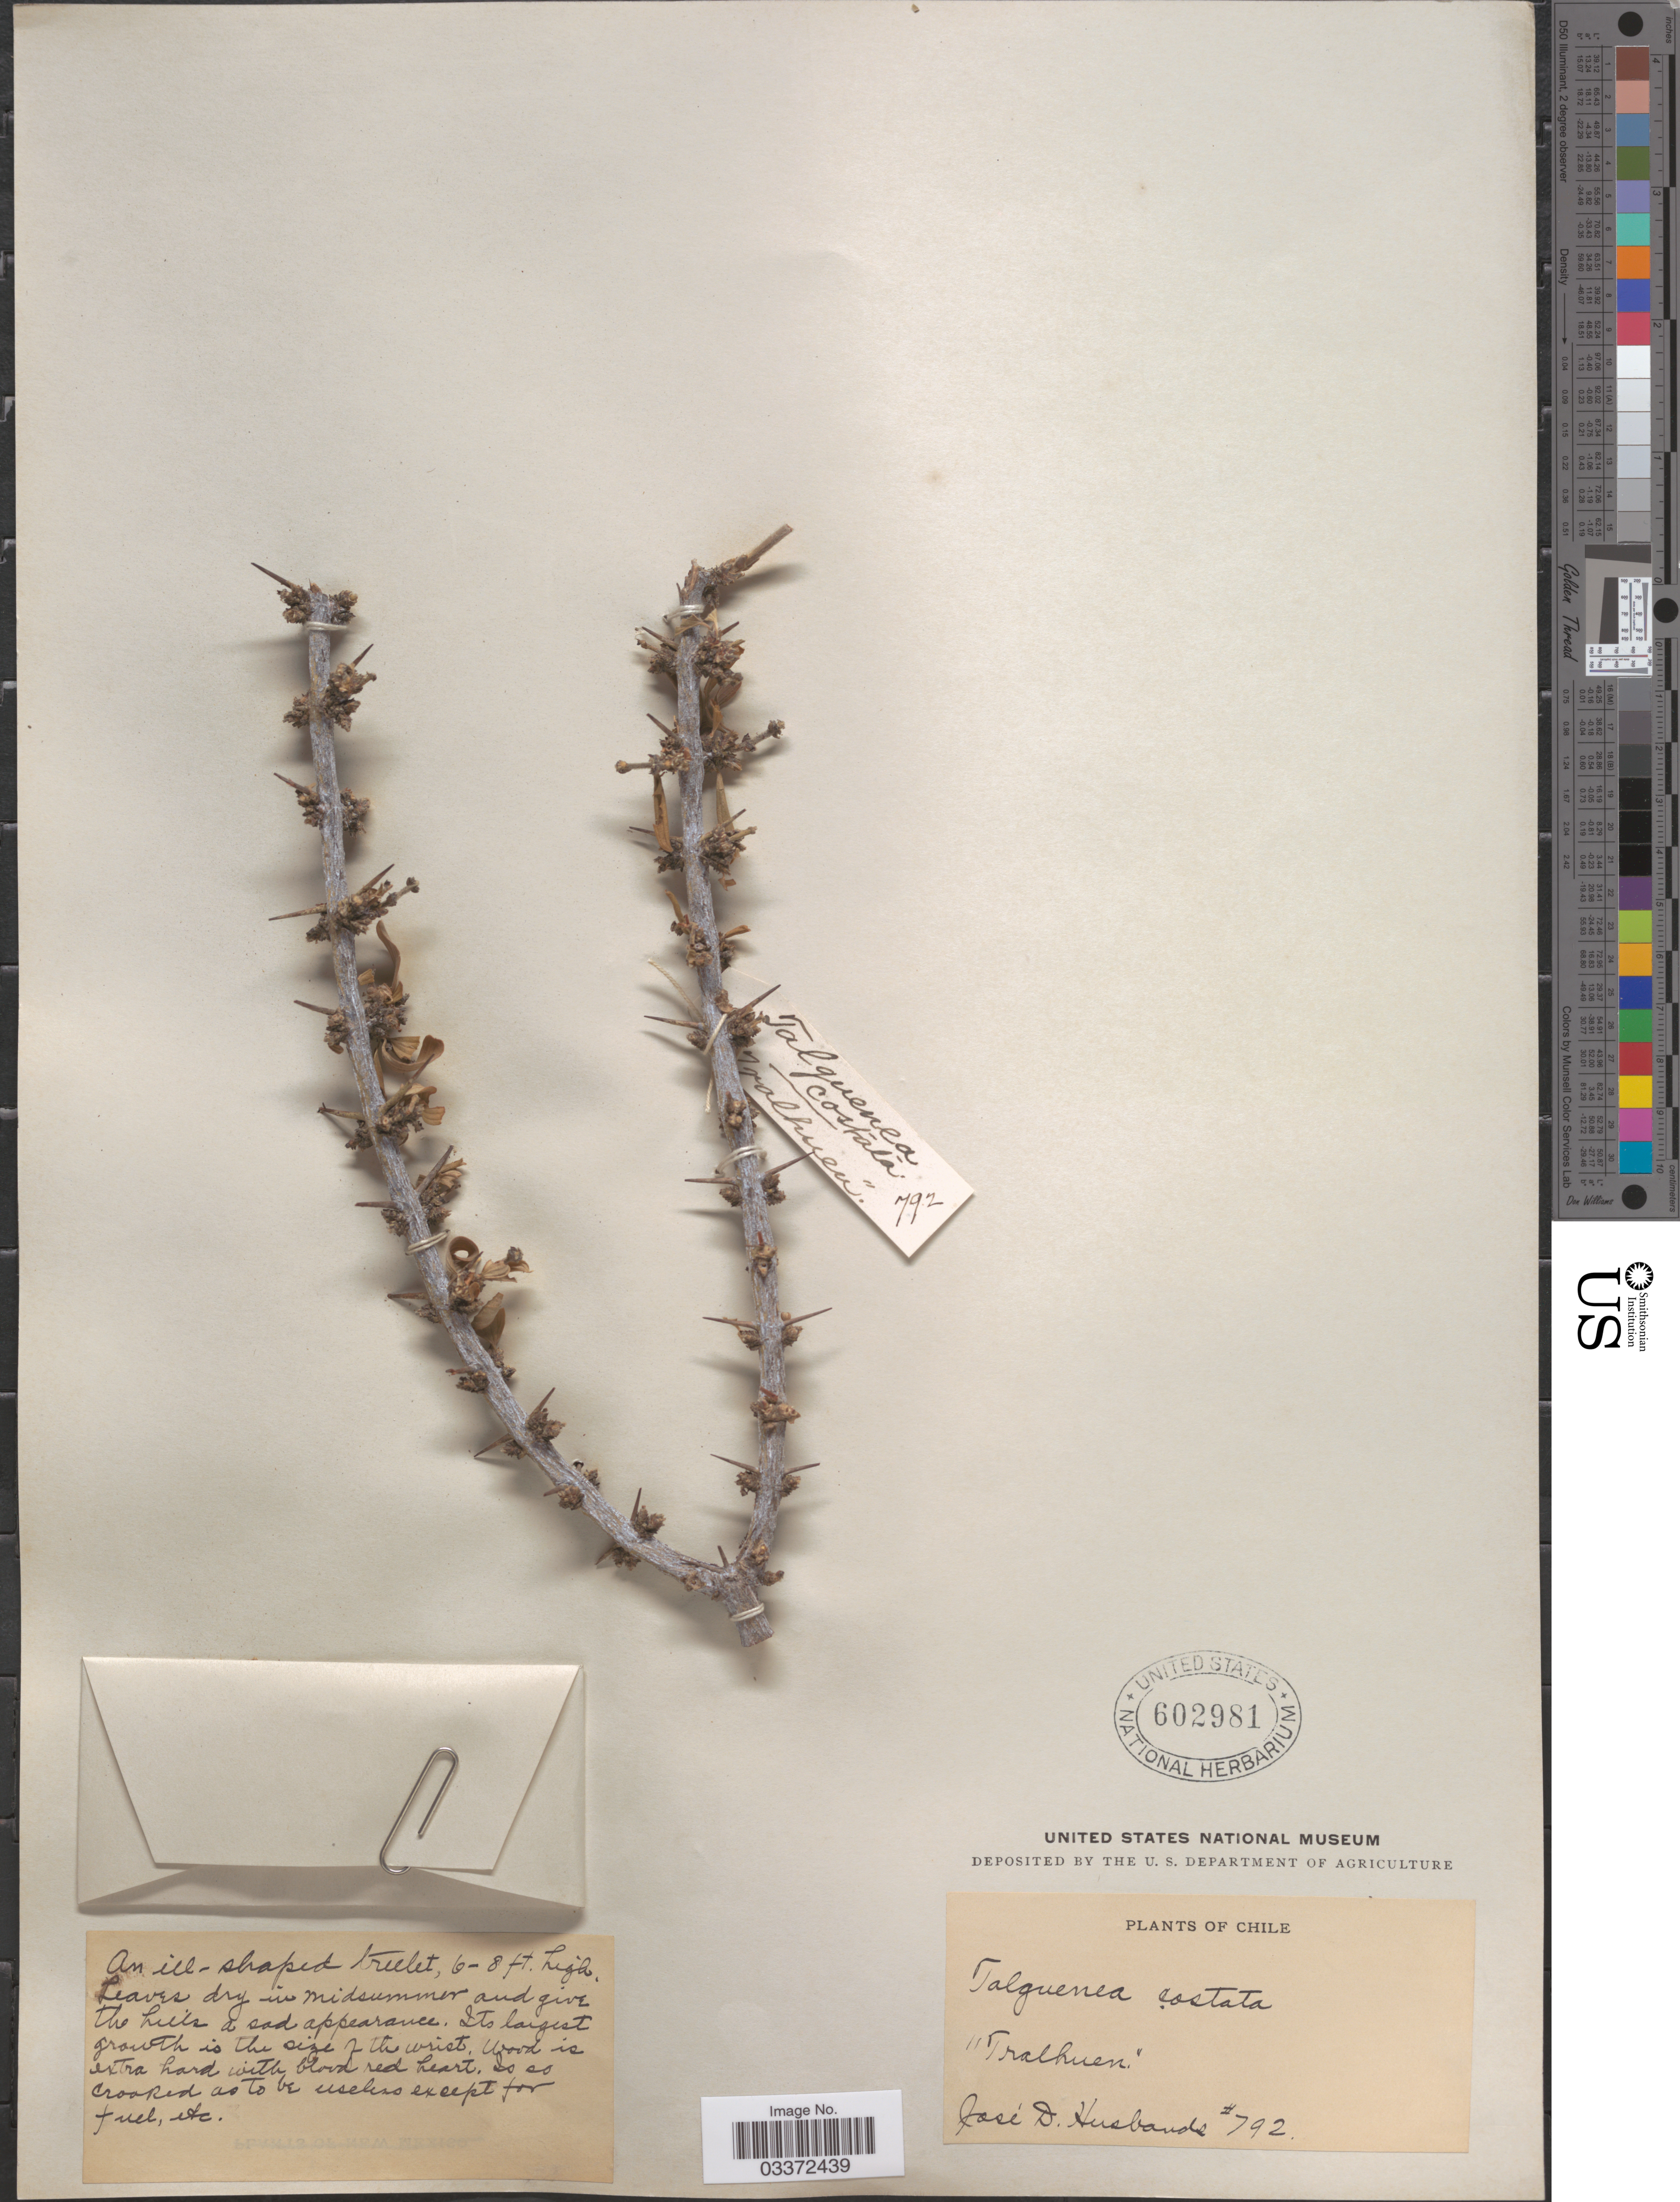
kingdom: Plantae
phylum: Tracheophyta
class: Magnoliopsida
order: Rosales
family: Rhamnaceae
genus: Trevoa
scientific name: Trevoa quinquenervia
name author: Gillies & Hook.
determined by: Strong, Mark T., (BOT), Smithsonian Institution - National Museum of Natural History (UNITED STATES)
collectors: J. Husbands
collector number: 792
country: Chile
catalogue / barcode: US 602981